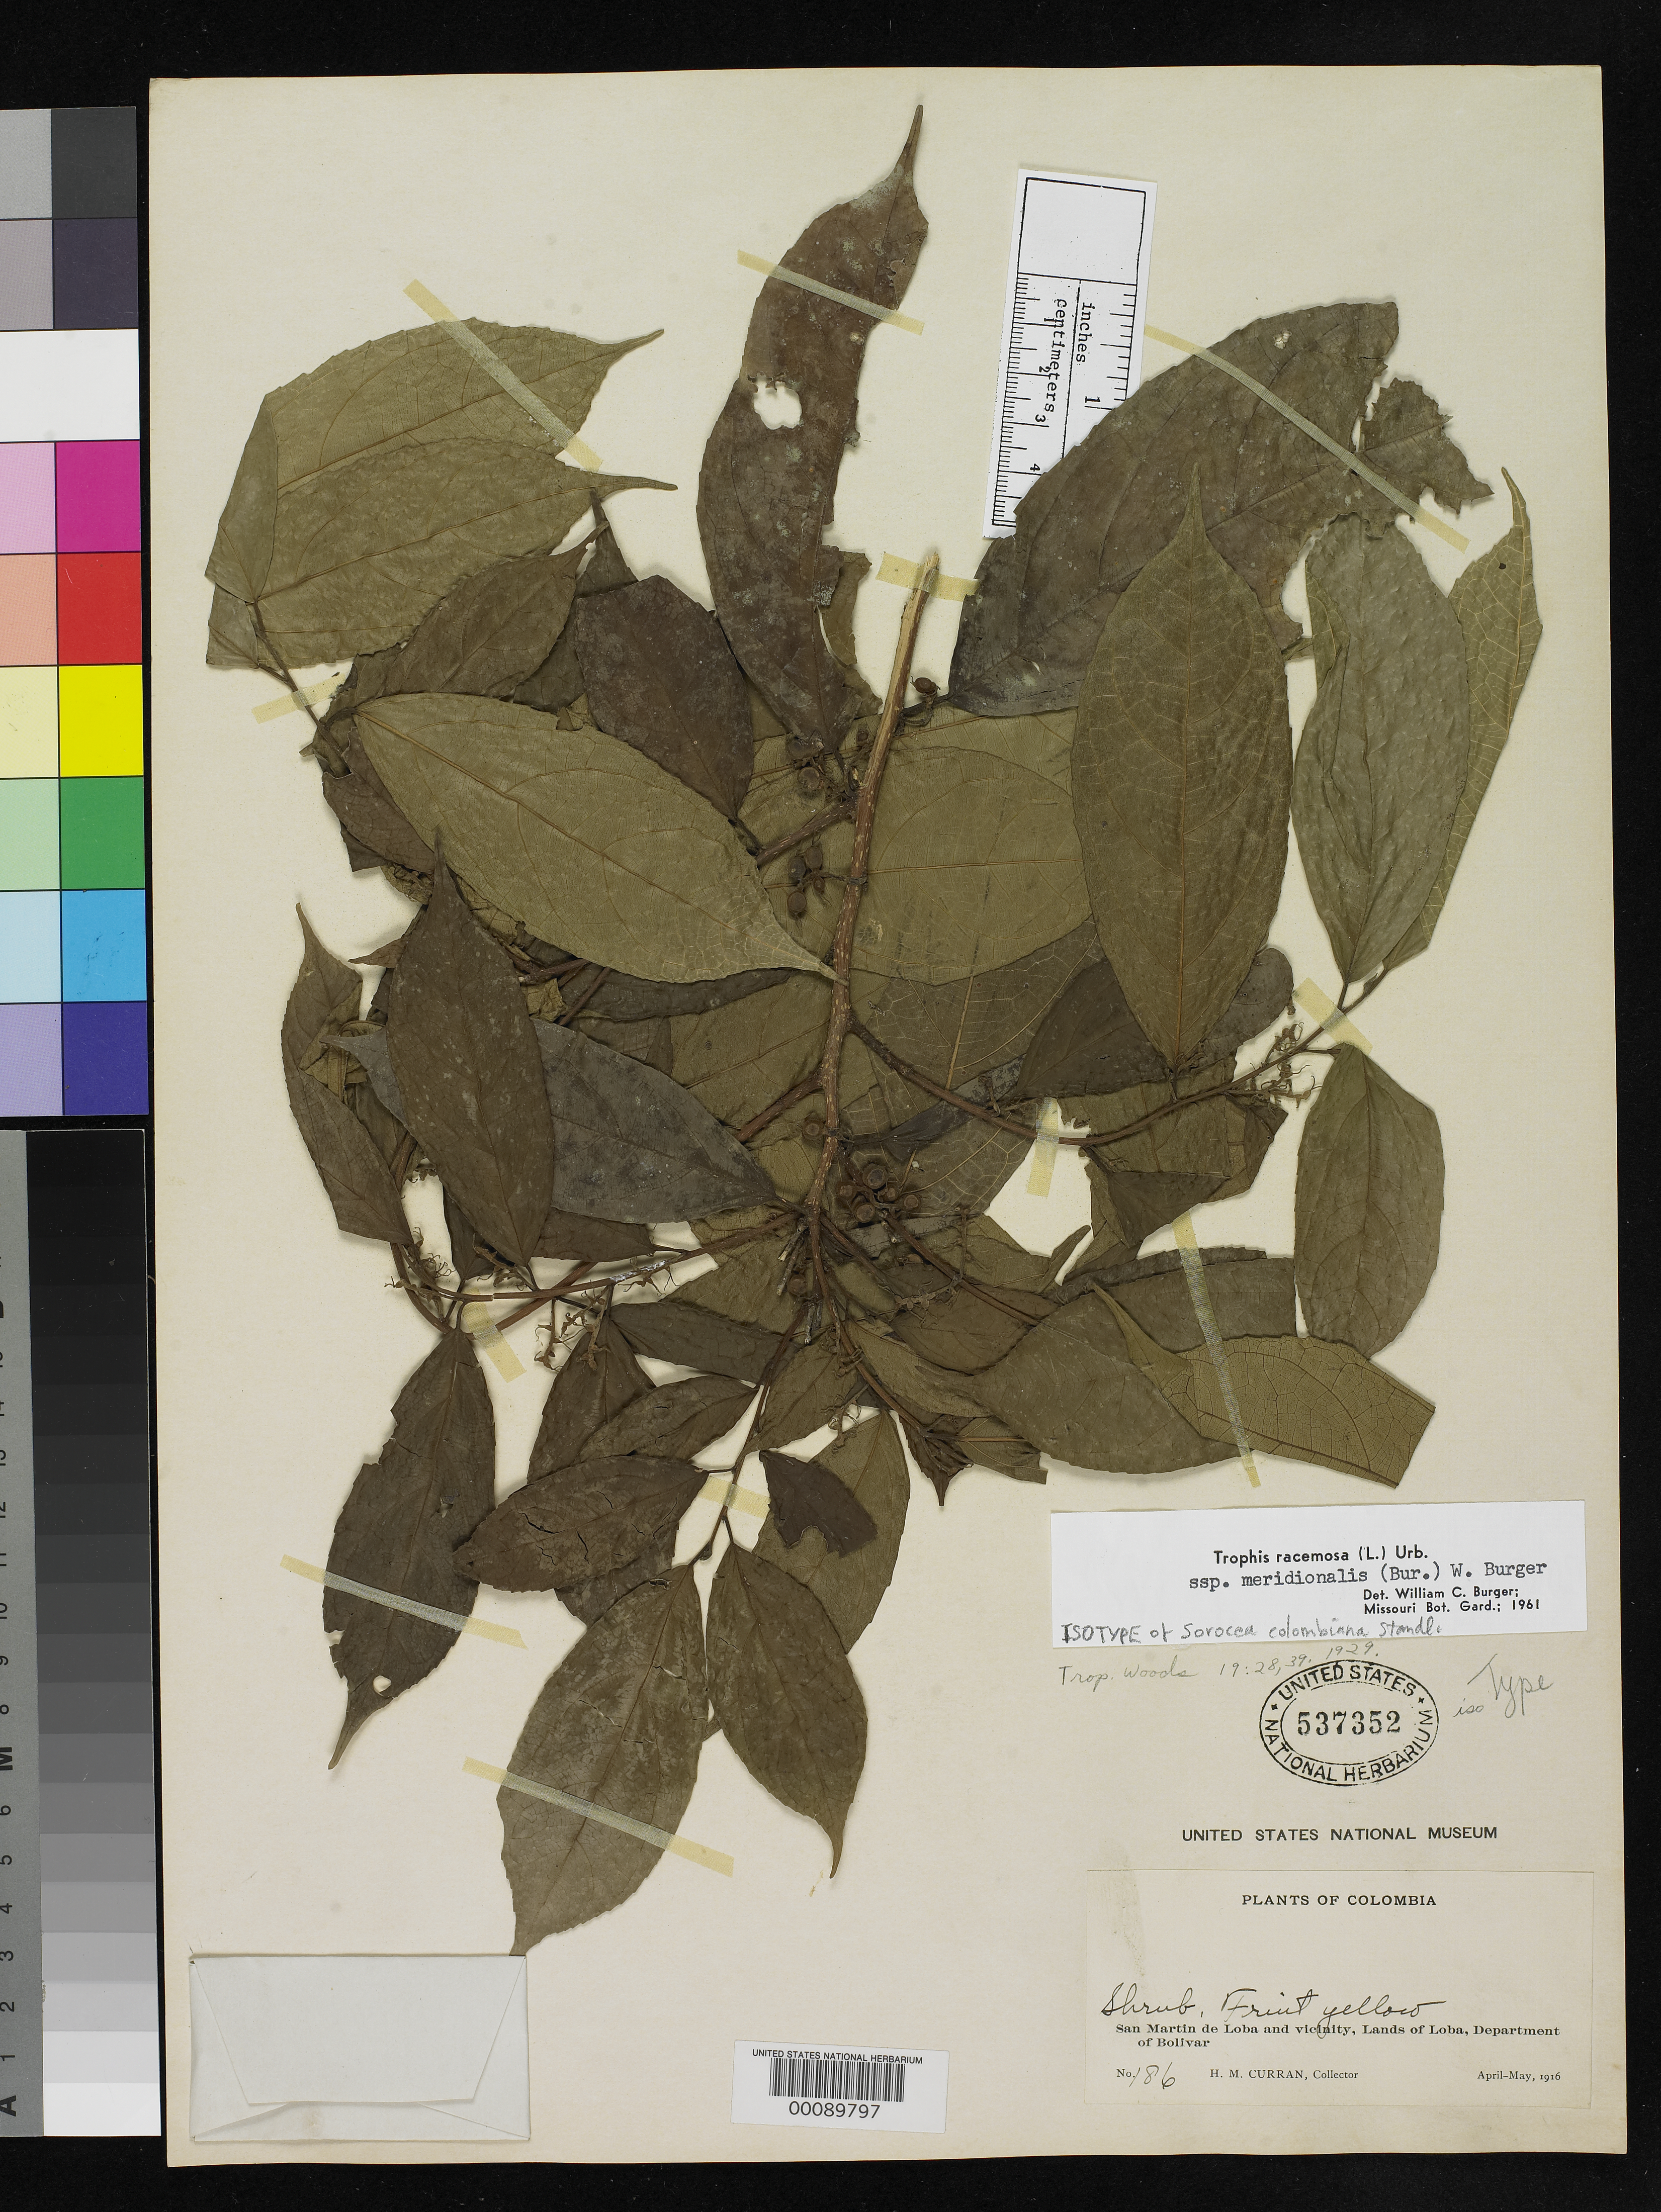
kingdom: Plantae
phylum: Tracheophyta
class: Magnoliopsida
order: Rosales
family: Moraceae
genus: Sorocea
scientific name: Sorocea colombiana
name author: Standl.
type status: Isotype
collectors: H. M. Curran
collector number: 186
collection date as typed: Apr 1916 to -- May 1916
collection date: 1916-04/1916-05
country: Colombia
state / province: Bolívar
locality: San Martin de Loba, Lands of Loba.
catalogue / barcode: US 537352